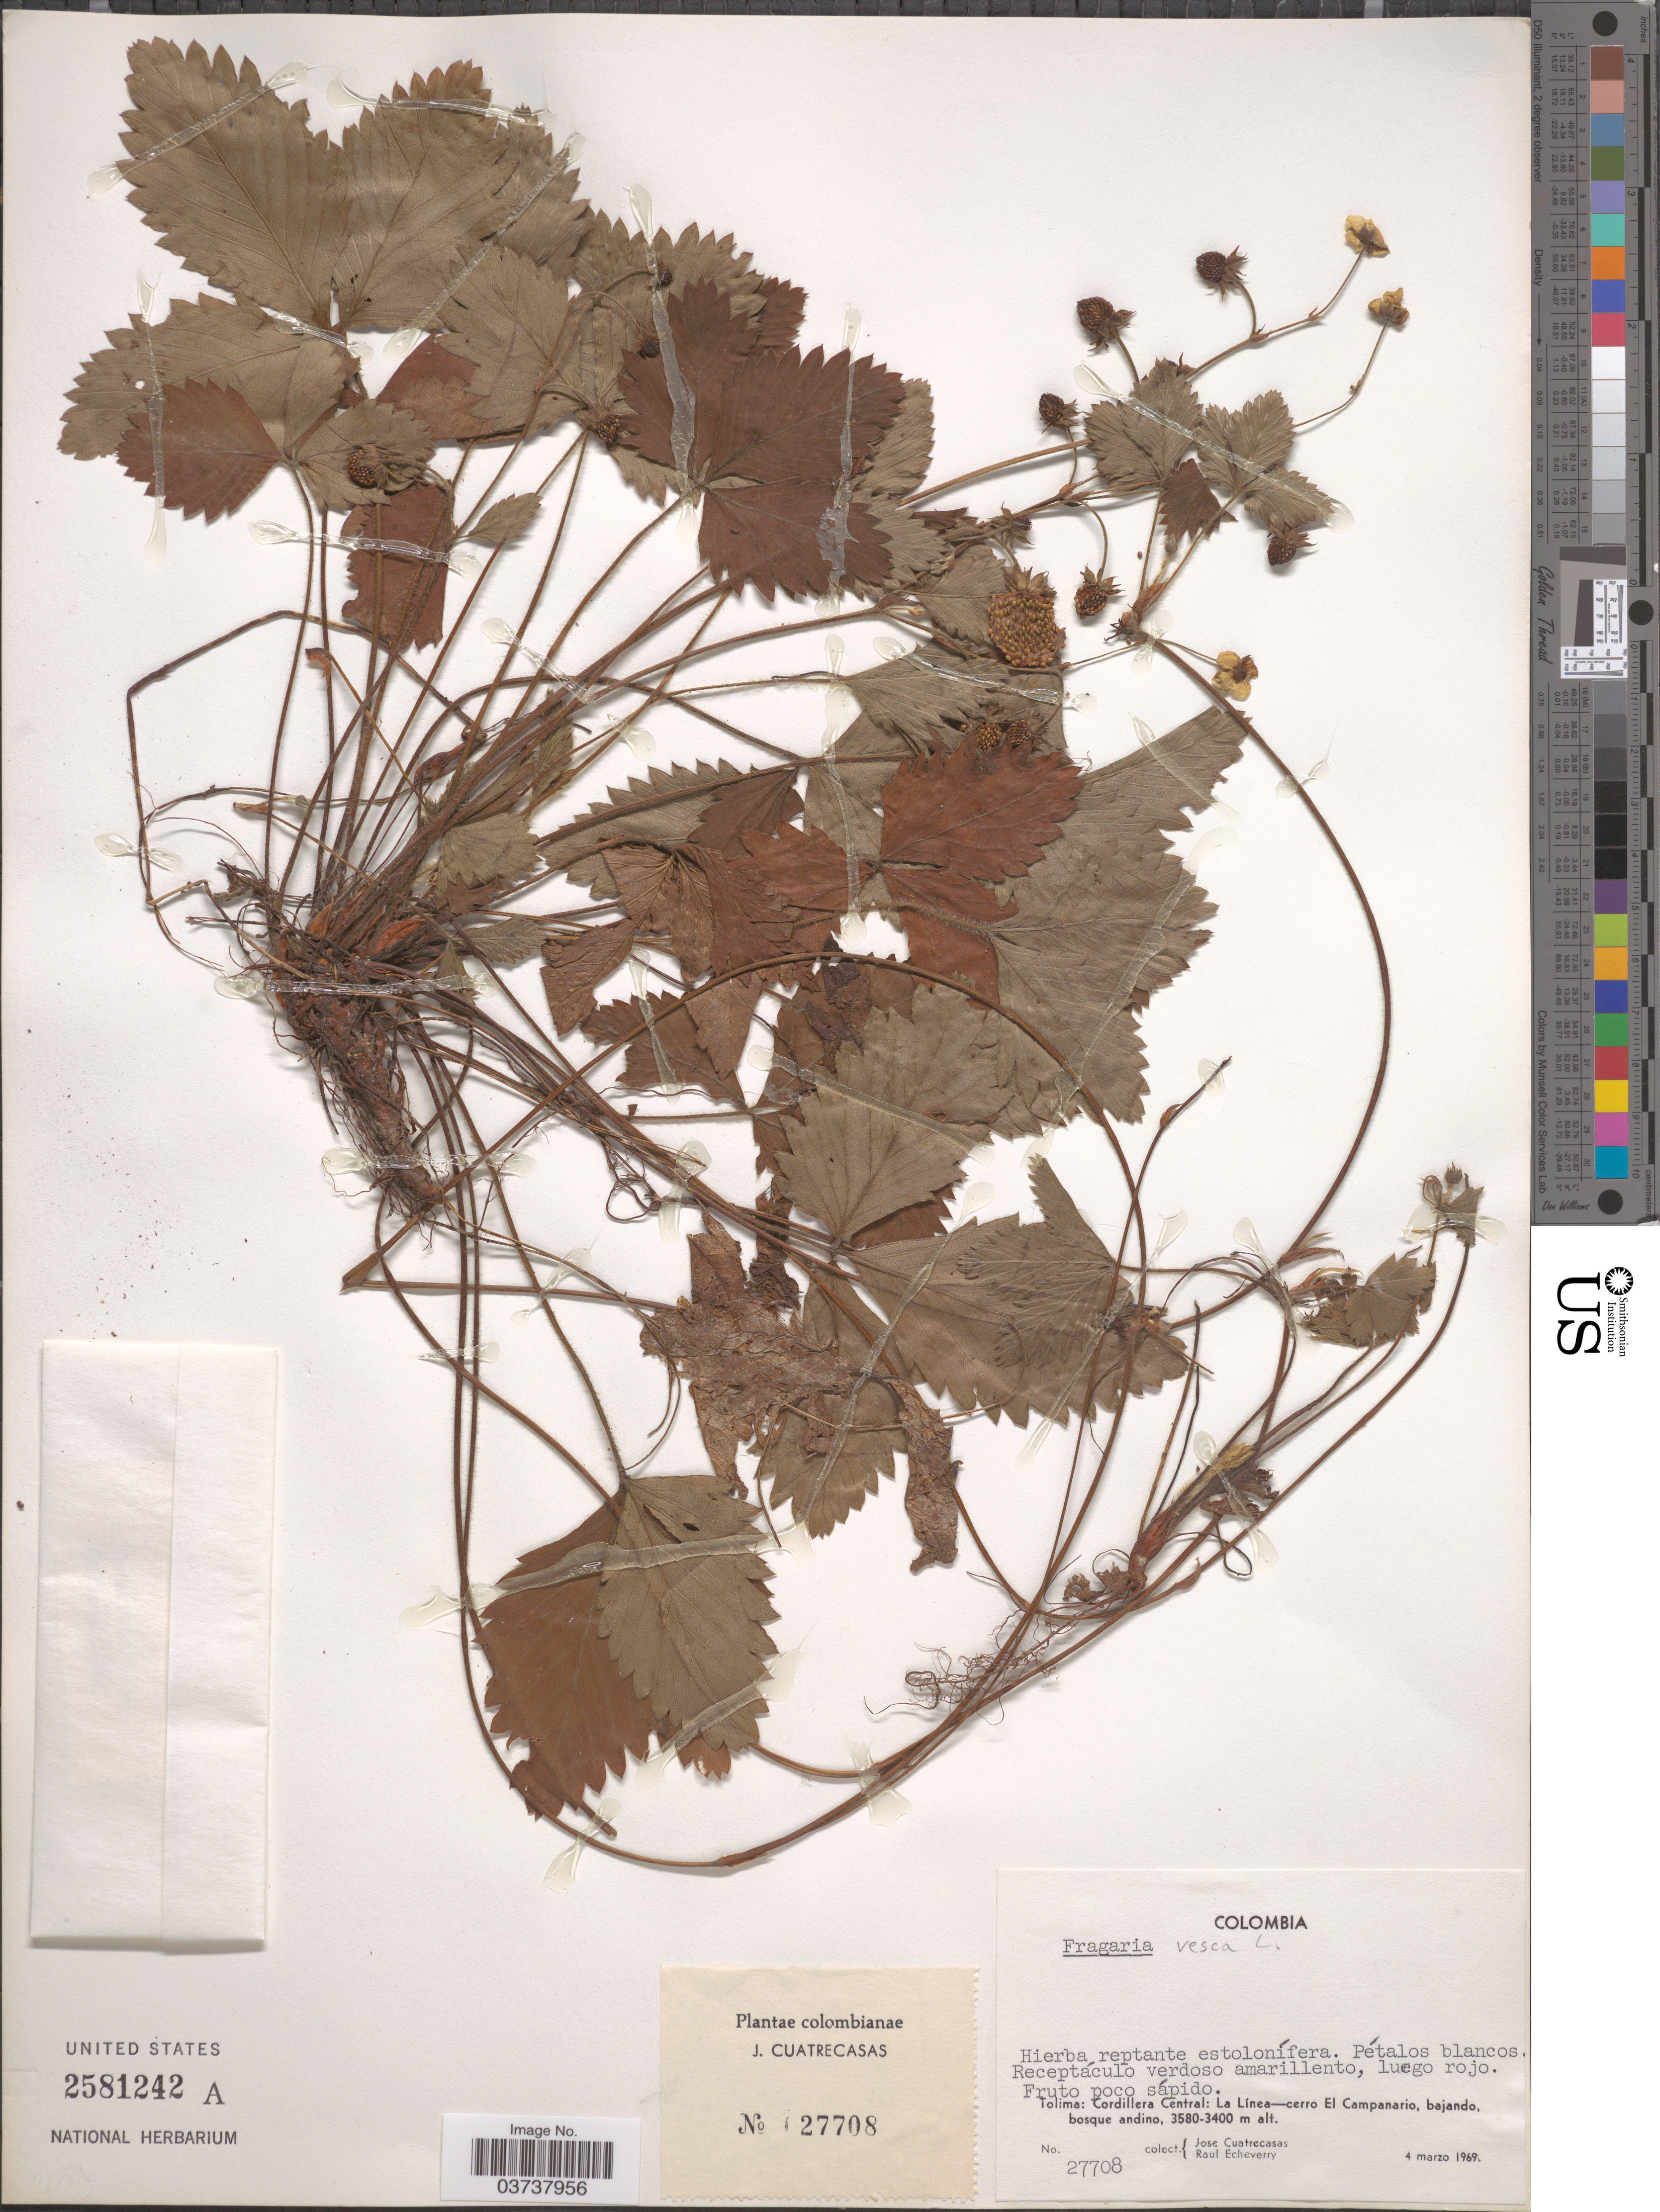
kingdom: Plantae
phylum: Tracheophyta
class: Magnoliopsida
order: Rosales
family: Rosaceae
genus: Fragaria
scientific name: Fragaria vesca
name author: L.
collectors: J. Cuatrecasas & R. Echeverry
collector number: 27708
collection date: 1969-03-04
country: Colombia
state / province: Tolima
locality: Cordillera Central: La Línea - cerro El Campanario, bajando, bosque andino.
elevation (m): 3400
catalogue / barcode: US 2581242A